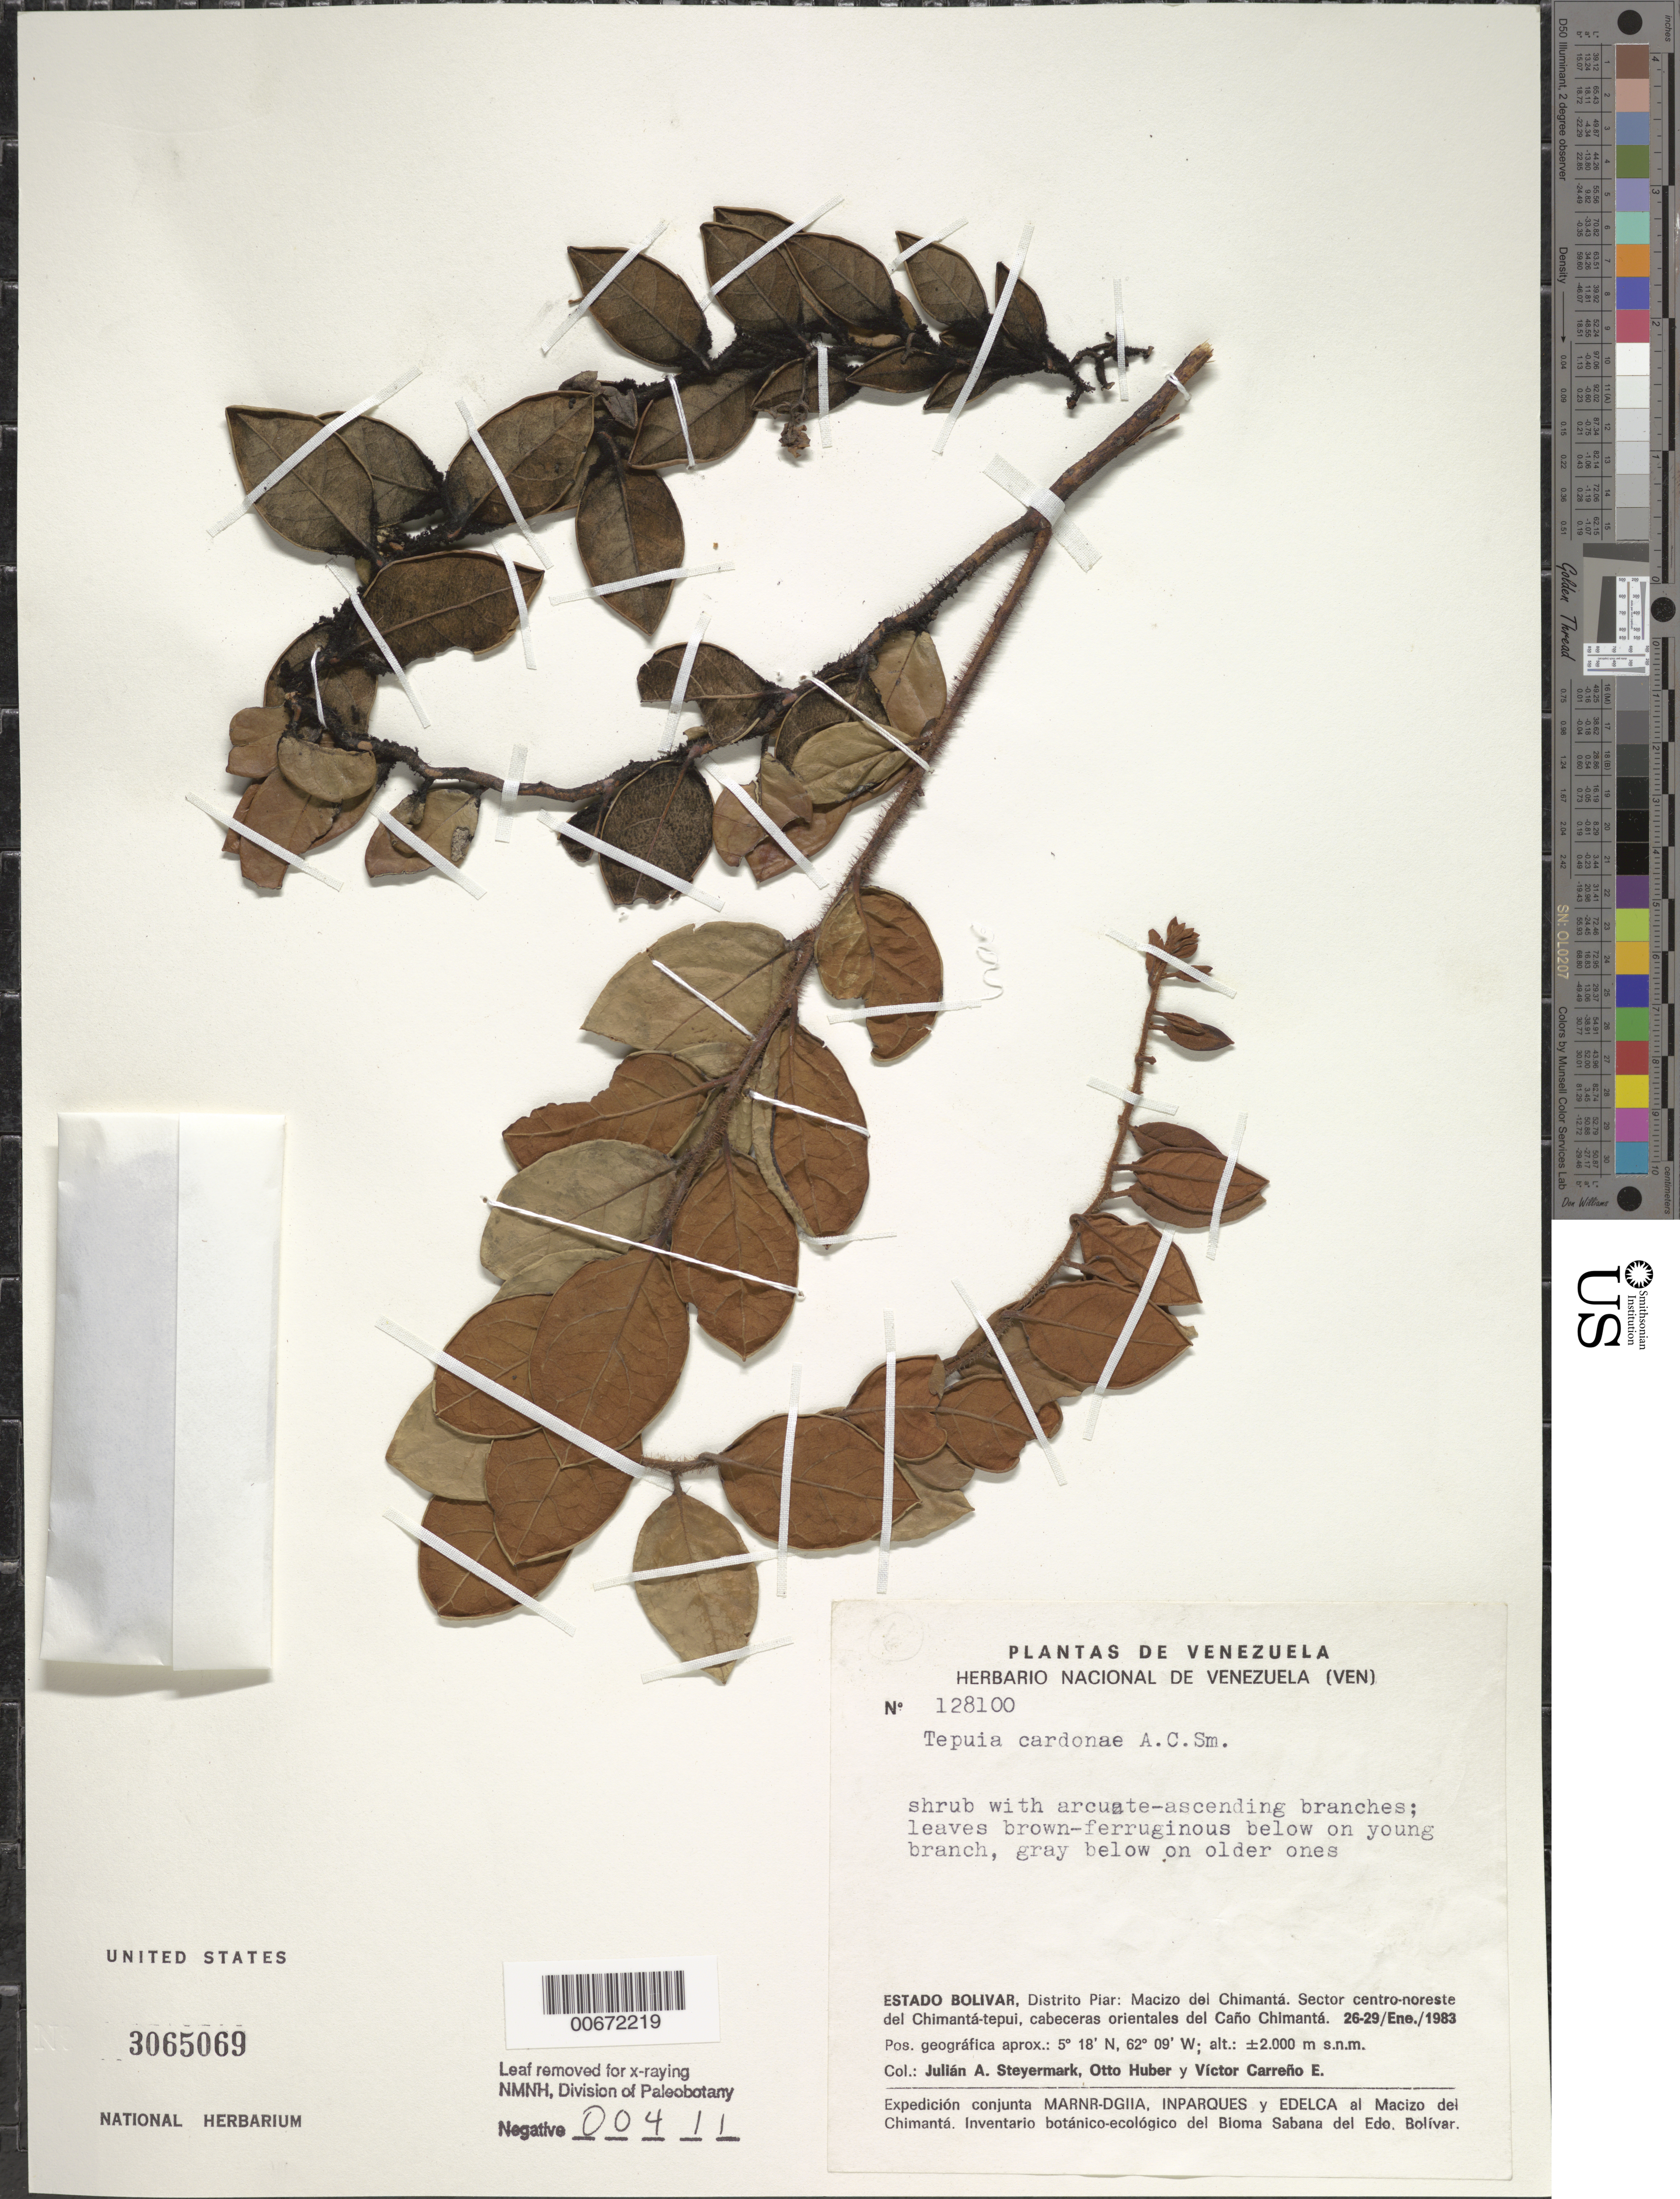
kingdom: Plantae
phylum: Tracheophyta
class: Magnoliopsida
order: Ericales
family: Ericaceae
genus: Tepuia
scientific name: Tepuia cardonae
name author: A.C. Sm.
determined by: Luteyn, J. L.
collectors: J. Steyermark, O. Huber & V. Carreño E.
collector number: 128100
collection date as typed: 26-Jan-83 to 29-Jan-83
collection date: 1983-01-26/1983-01-29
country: Venezuela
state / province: Bolívar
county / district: Piar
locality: Macizo del Chimantá, sector centro-noreste del Chimantá-tepuí, cabeceras orientales del Caño Chimantá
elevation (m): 2000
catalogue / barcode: US 3065069